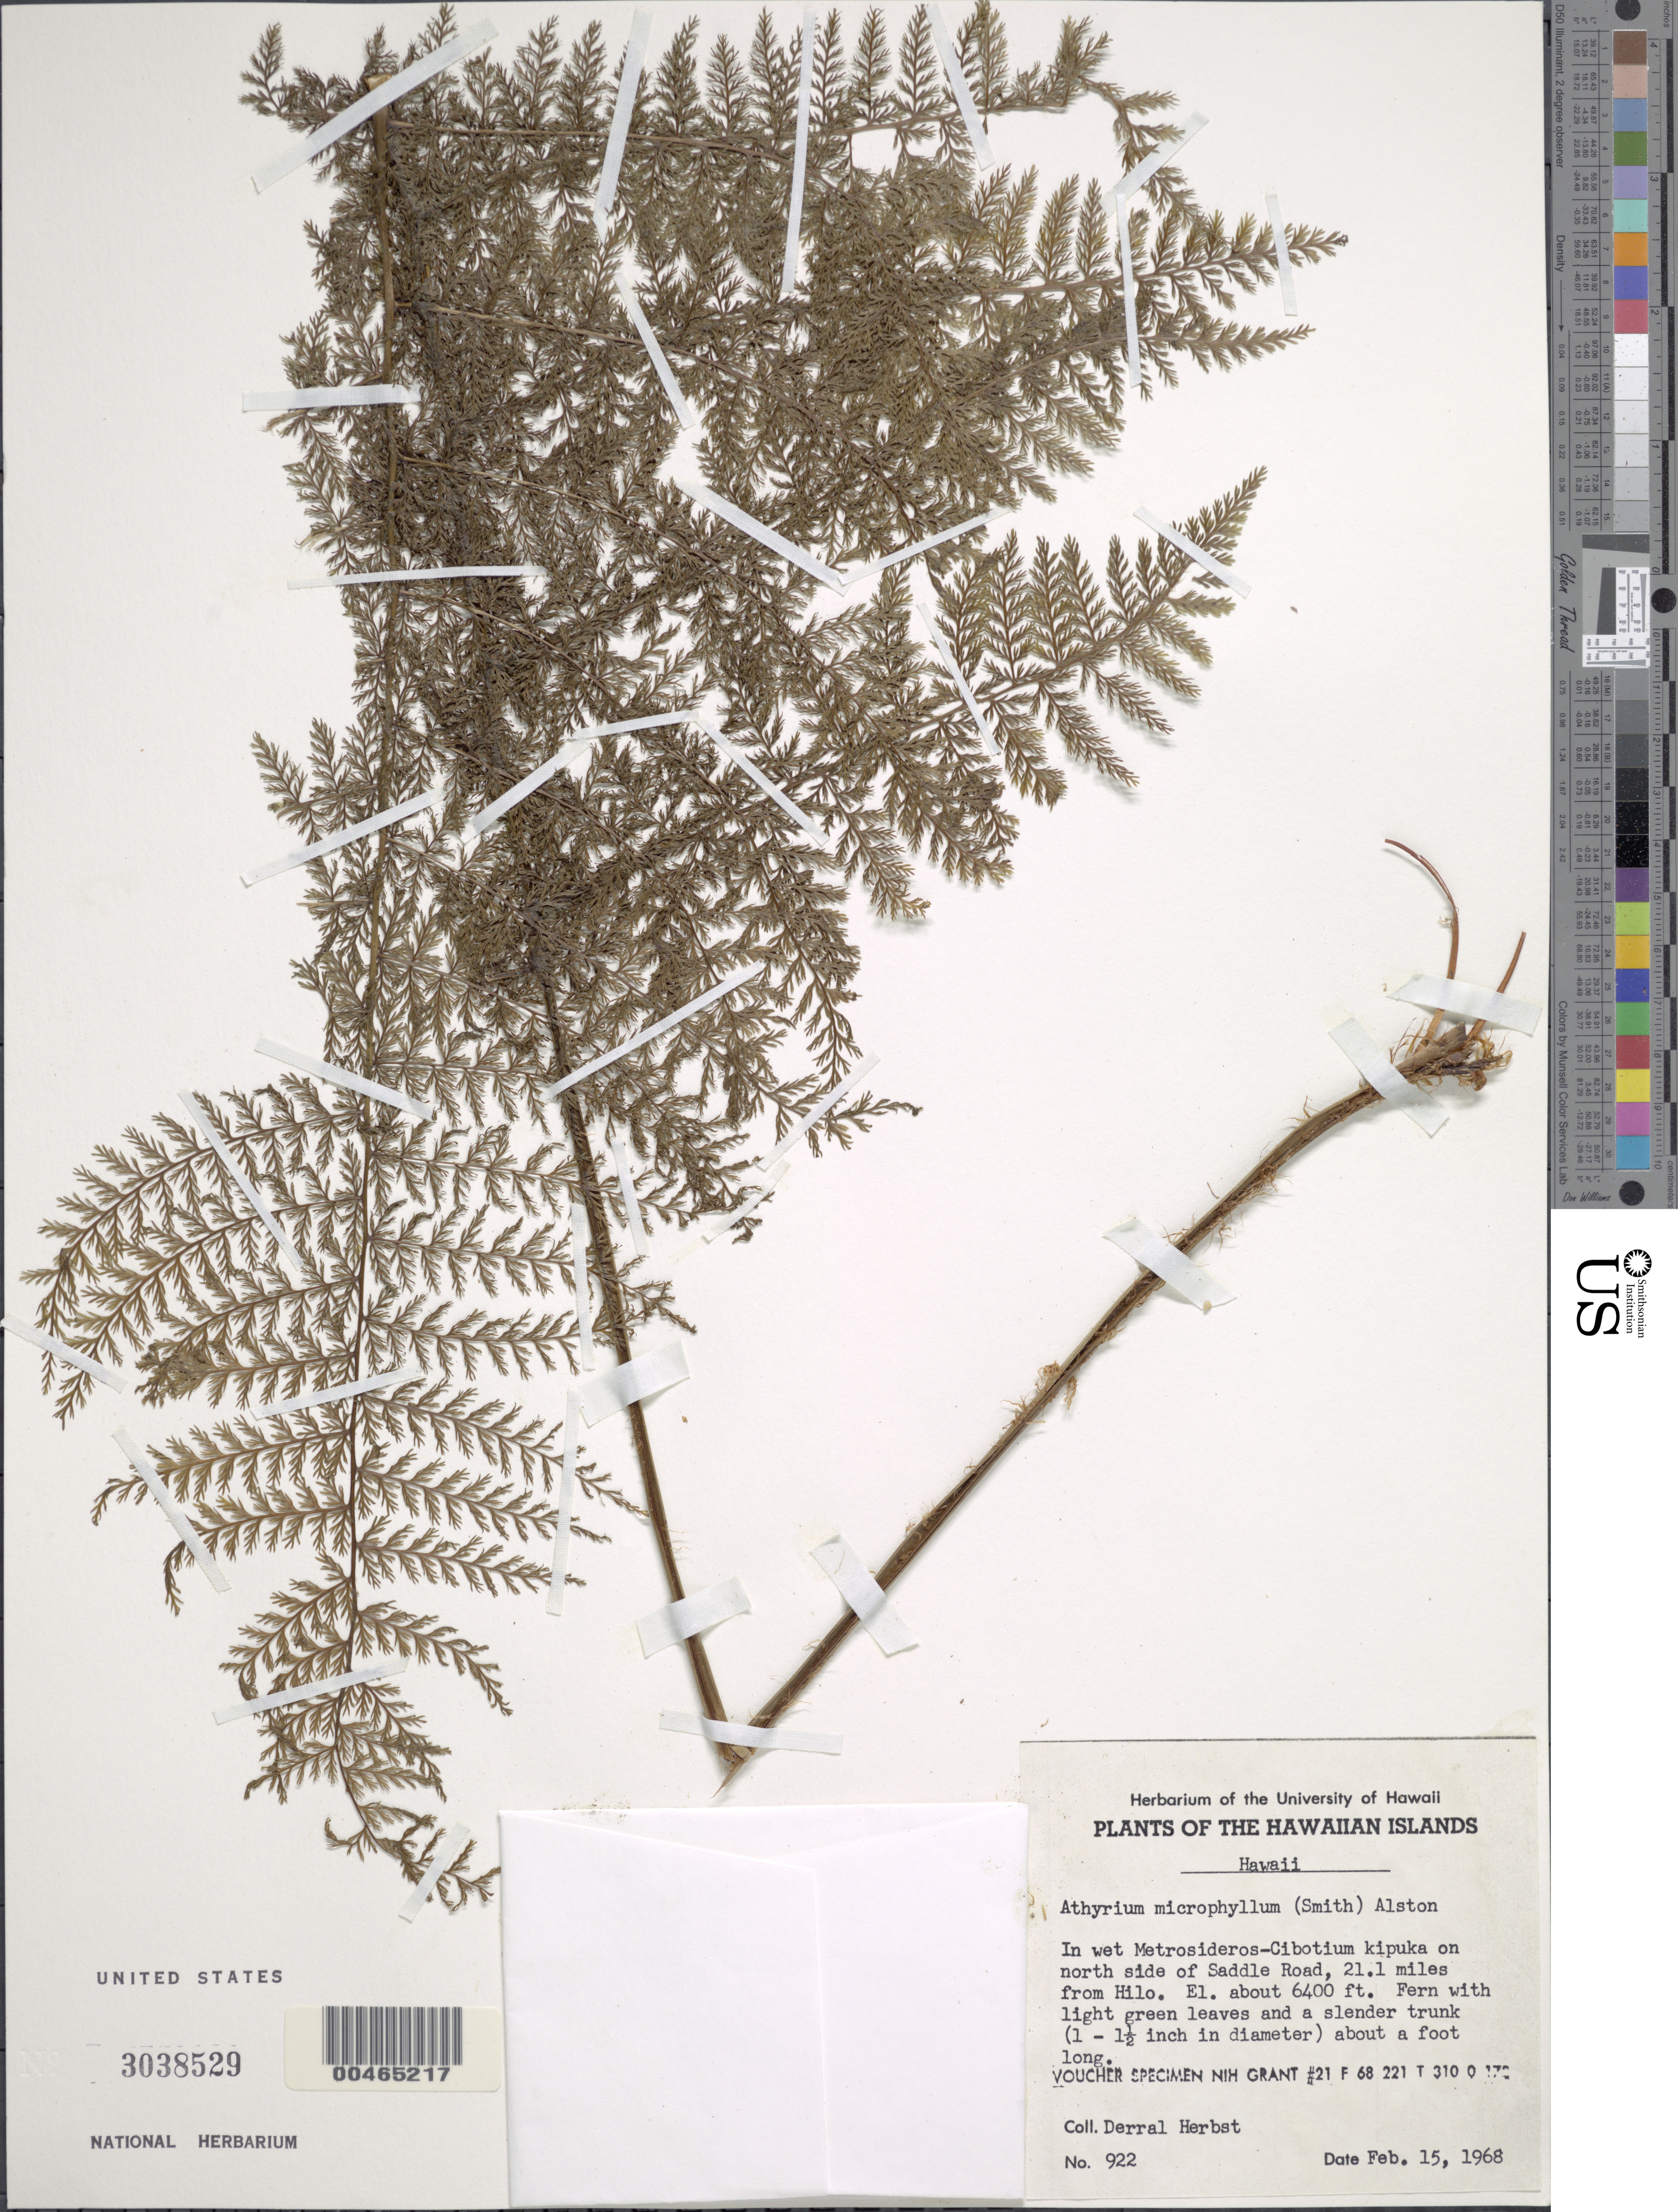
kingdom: Plantae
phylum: Tracheophyta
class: Polypodiopsida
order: Polypodiales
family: Athyriaceae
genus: Athyrium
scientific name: Athyrium microphyllum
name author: (Sm.) Alston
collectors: D. R. Herbst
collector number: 922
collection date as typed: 15 Feb 1968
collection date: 1968-02-15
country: United States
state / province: Hawaii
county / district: Hawaii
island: Hawaii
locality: On N side of Saddle Road, 21.1 mi from Hilo.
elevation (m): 1951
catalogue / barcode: US 3038529